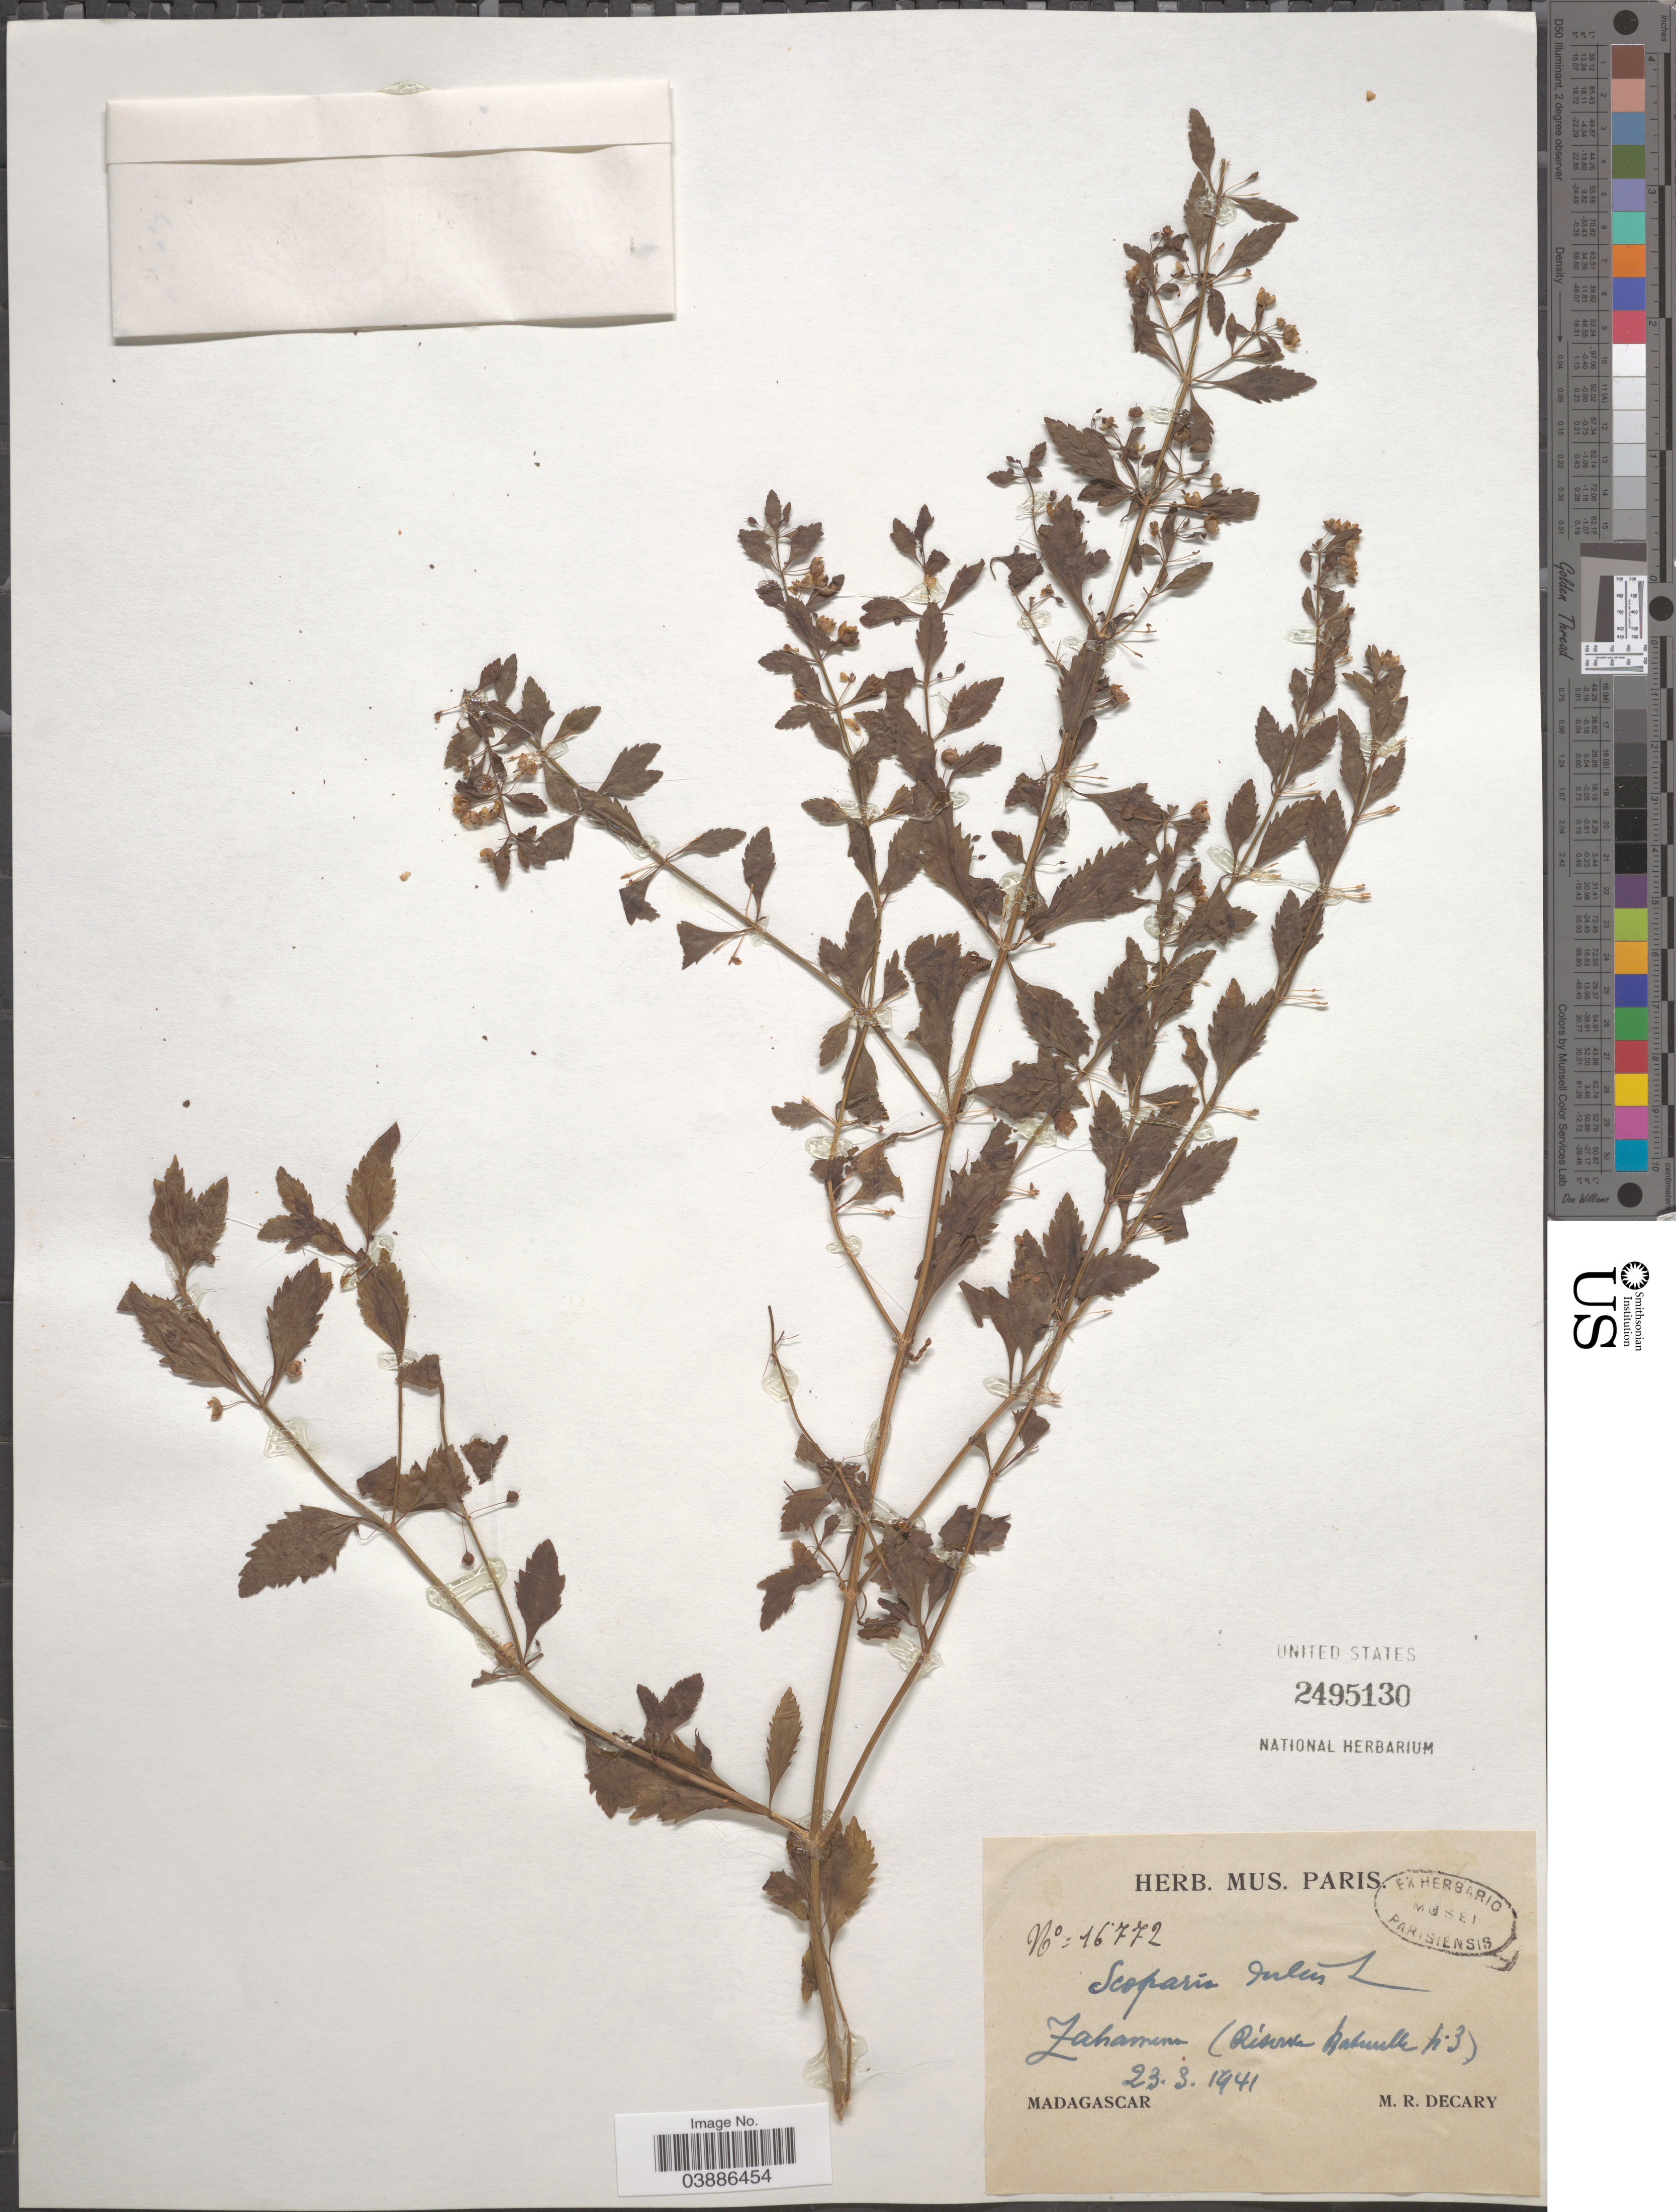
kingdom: Plantae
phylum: Tracheophyta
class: Magnoliopsida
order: Lamiales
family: Plantaginaceae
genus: Scoparia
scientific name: Scoparia dulcis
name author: L.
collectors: R. Decary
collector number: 16772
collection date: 1941-03-23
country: Madagascar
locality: Zahamena (Réserve Naturelle No 3).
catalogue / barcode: US 2495130